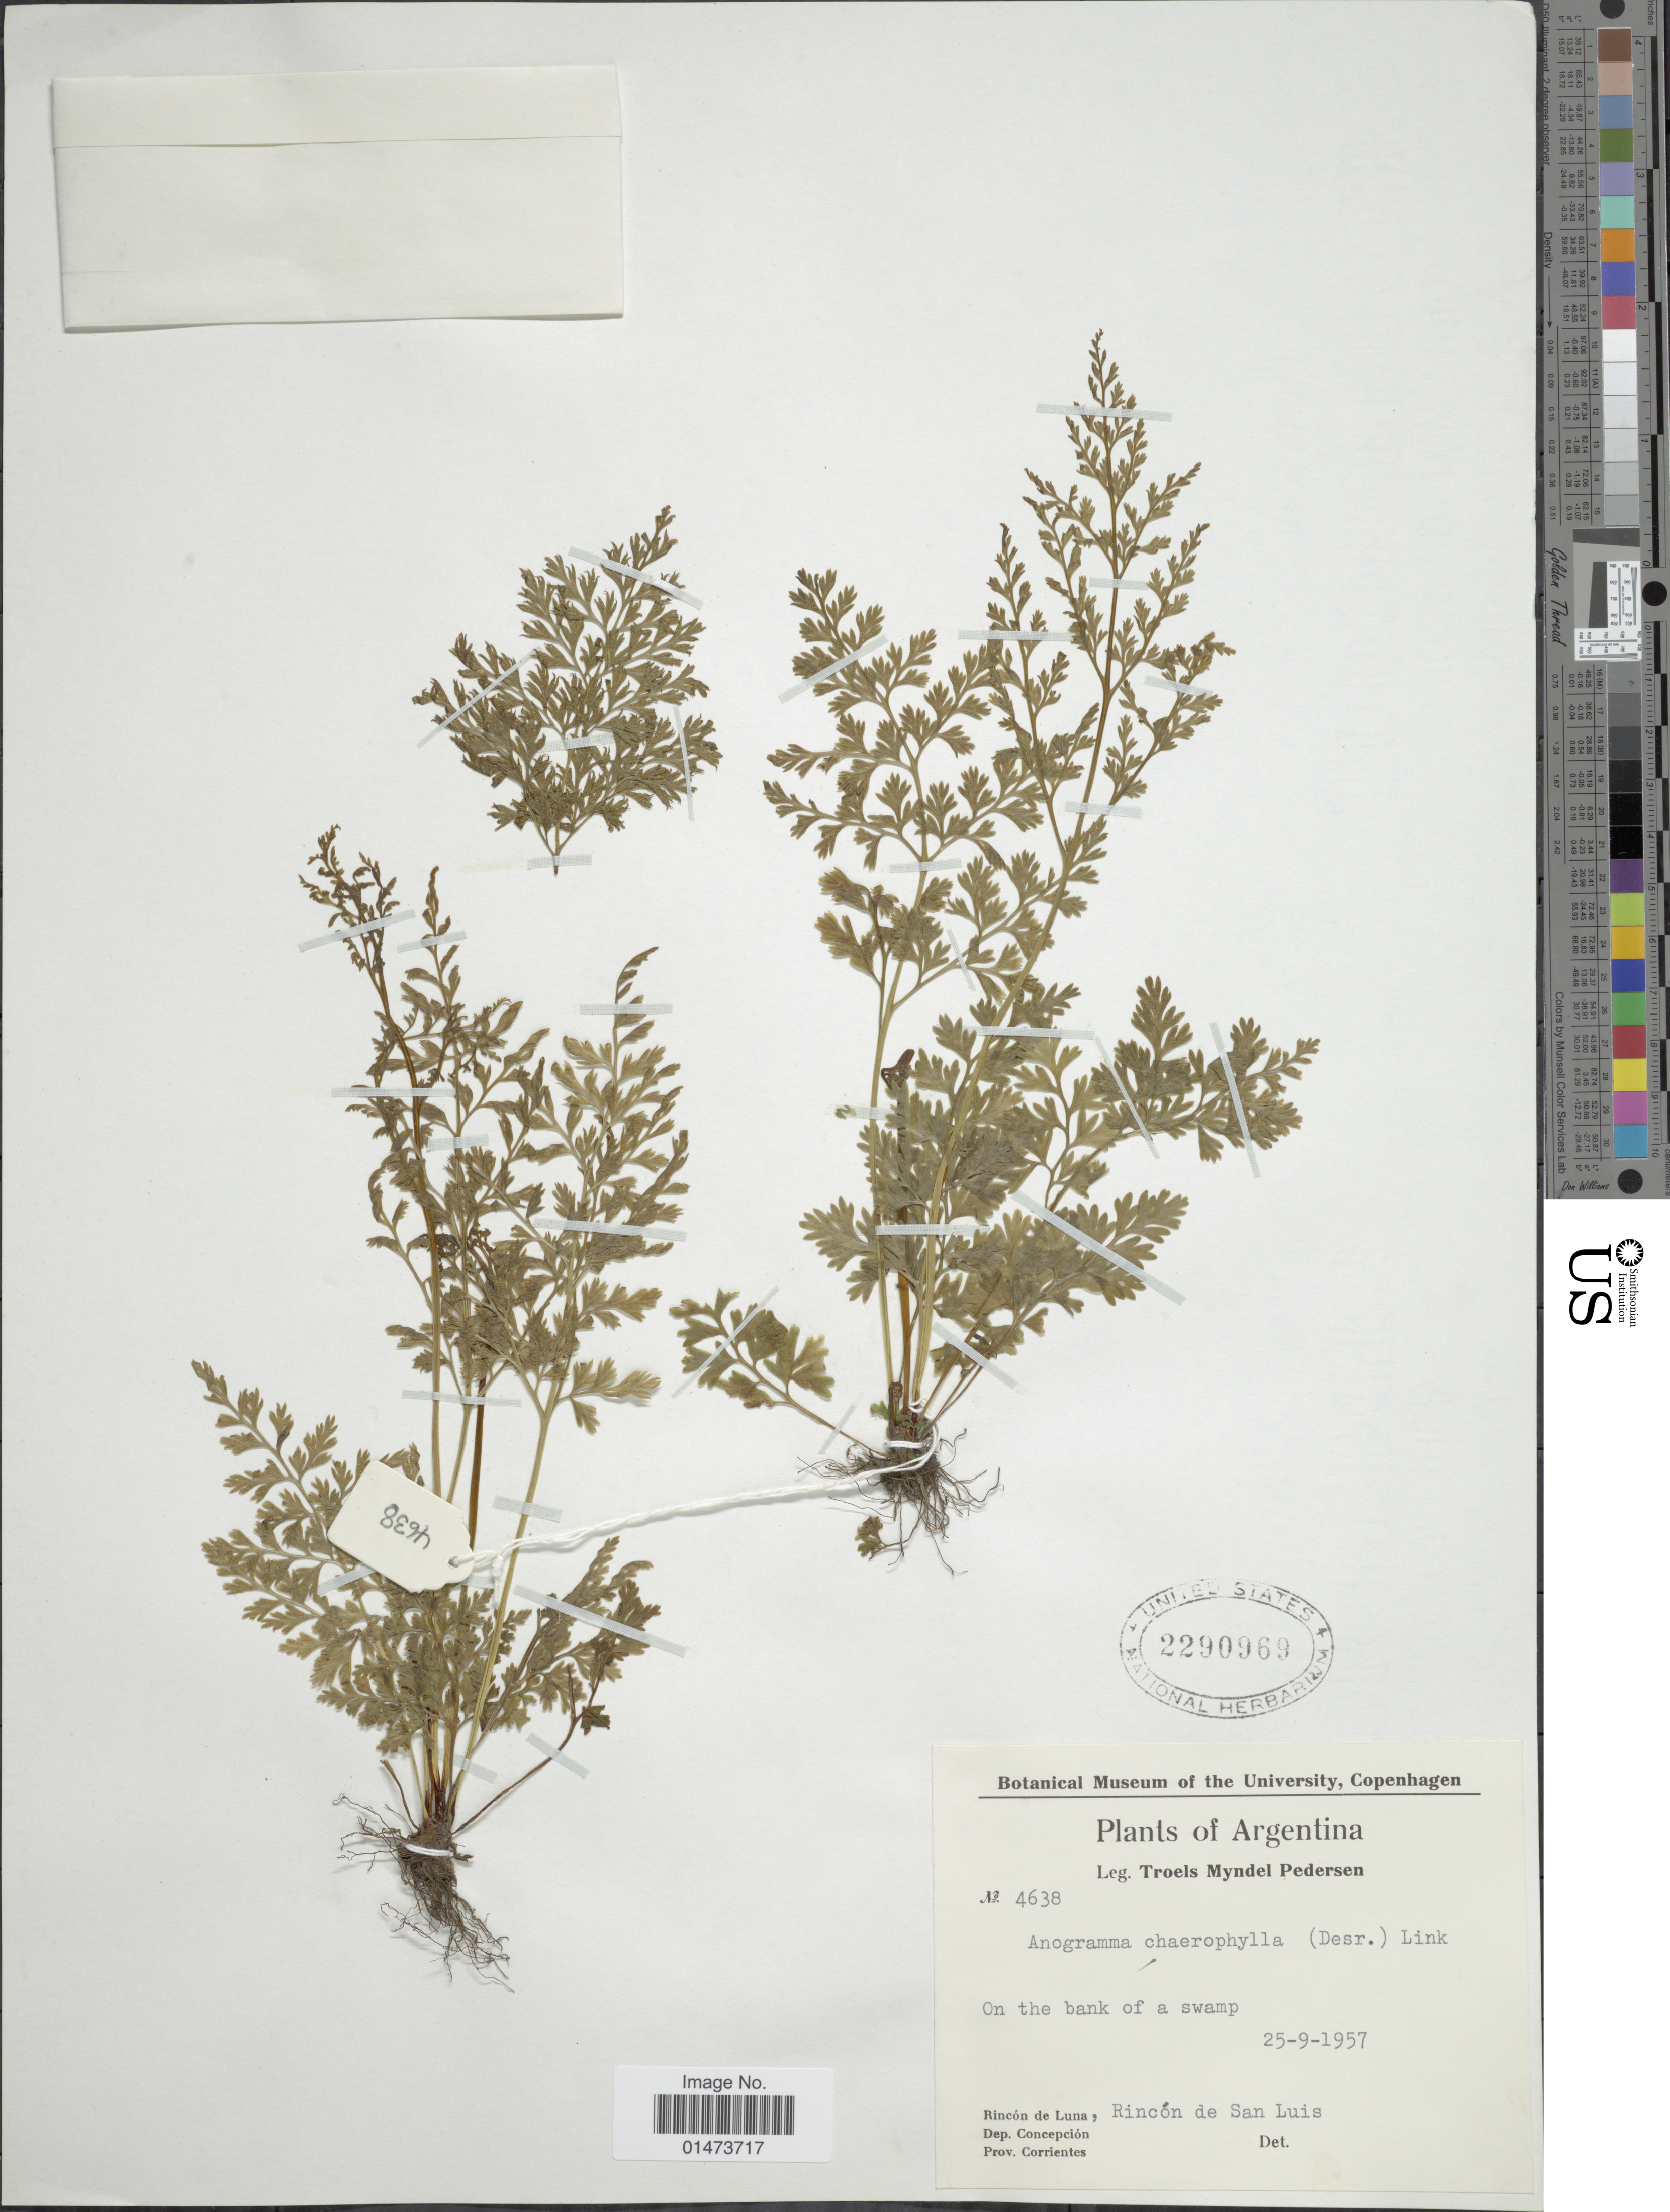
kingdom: Plantae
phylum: Tracheophyta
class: Polypodiopsida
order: Polypodiales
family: Pteridaceae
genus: Anogramma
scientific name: Anogramma chaerophylla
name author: (Desv.) Link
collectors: T. Pederson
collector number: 4638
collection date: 1957-09-25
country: Argentina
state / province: Corrientes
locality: On the bank of a swamp, Rincón de Luna, Rincón de San Luis, Dep. de Concepción.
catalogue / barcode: US 2290969